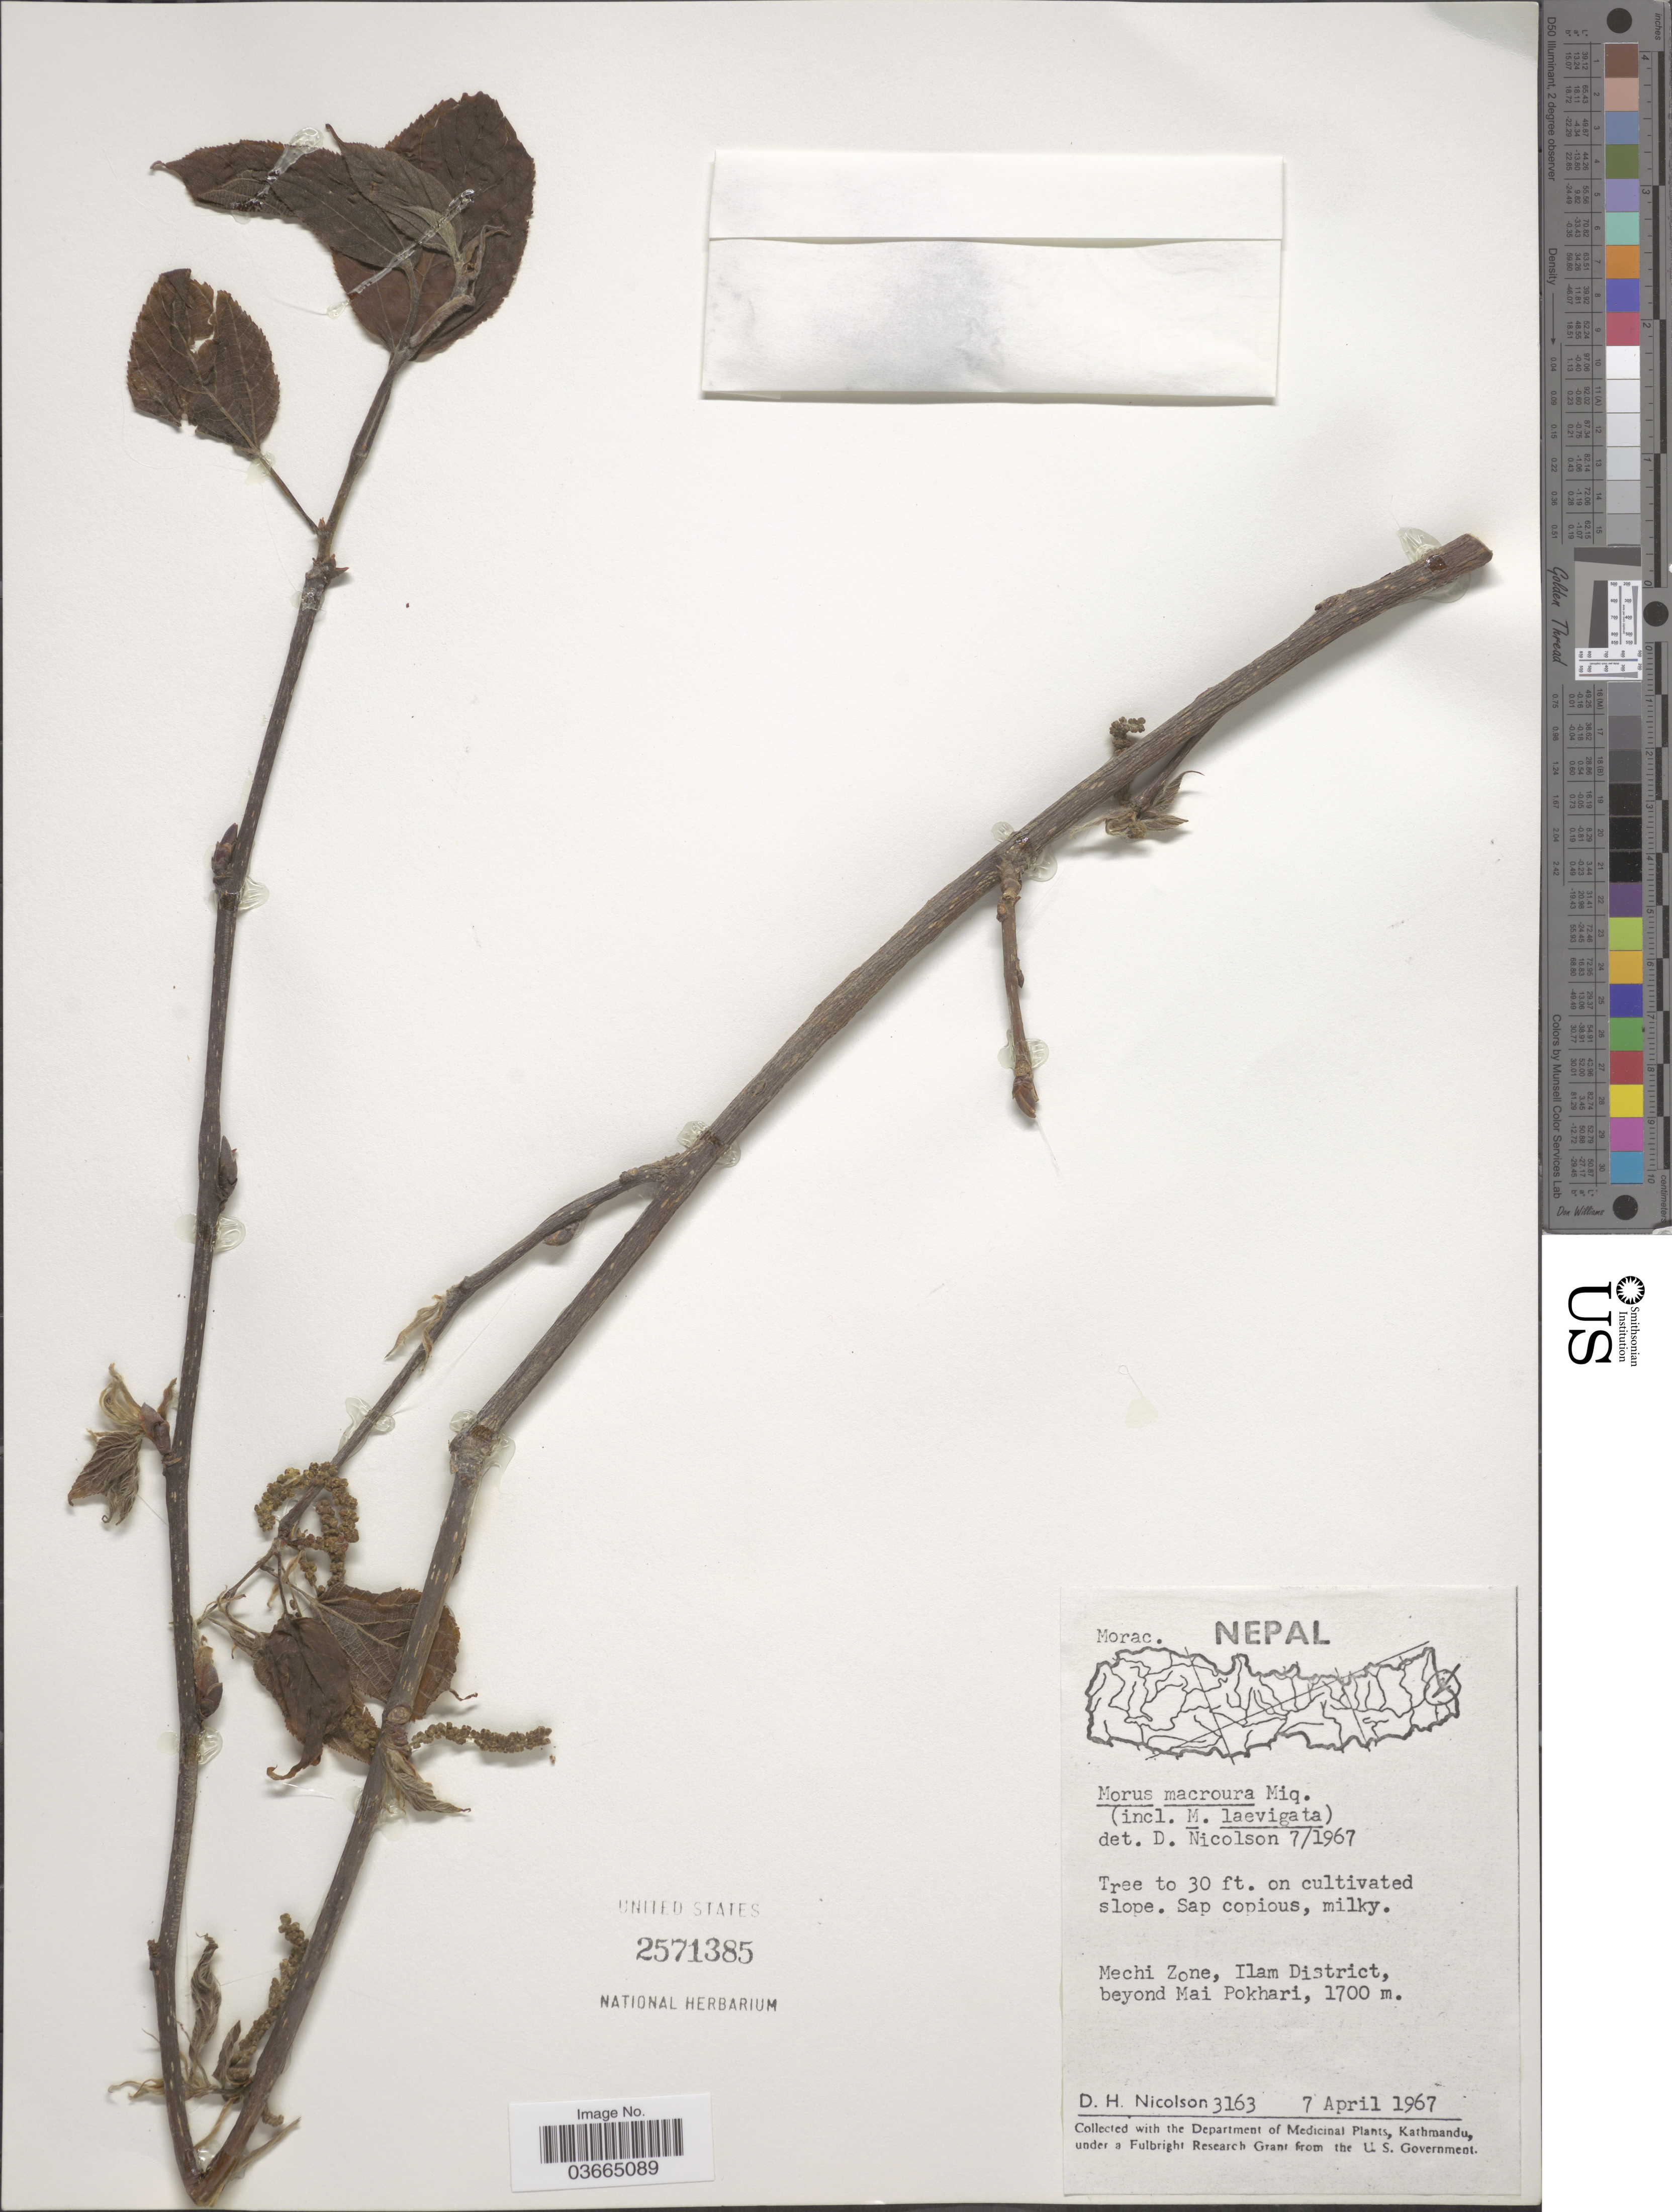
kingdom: Plantae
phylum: Tracheophyta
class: Magnoliopsida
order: Rosales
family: Moraceae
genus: Morus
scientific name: Morus macroura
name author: Miq.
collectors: D. H. Nicolson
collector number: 3163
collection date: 1967-04-07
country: Nepal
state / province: Mechi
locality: Mechi Zone, Ilam District, beyond Mai Pokhari.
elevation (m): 1700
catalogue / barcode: US 2571385